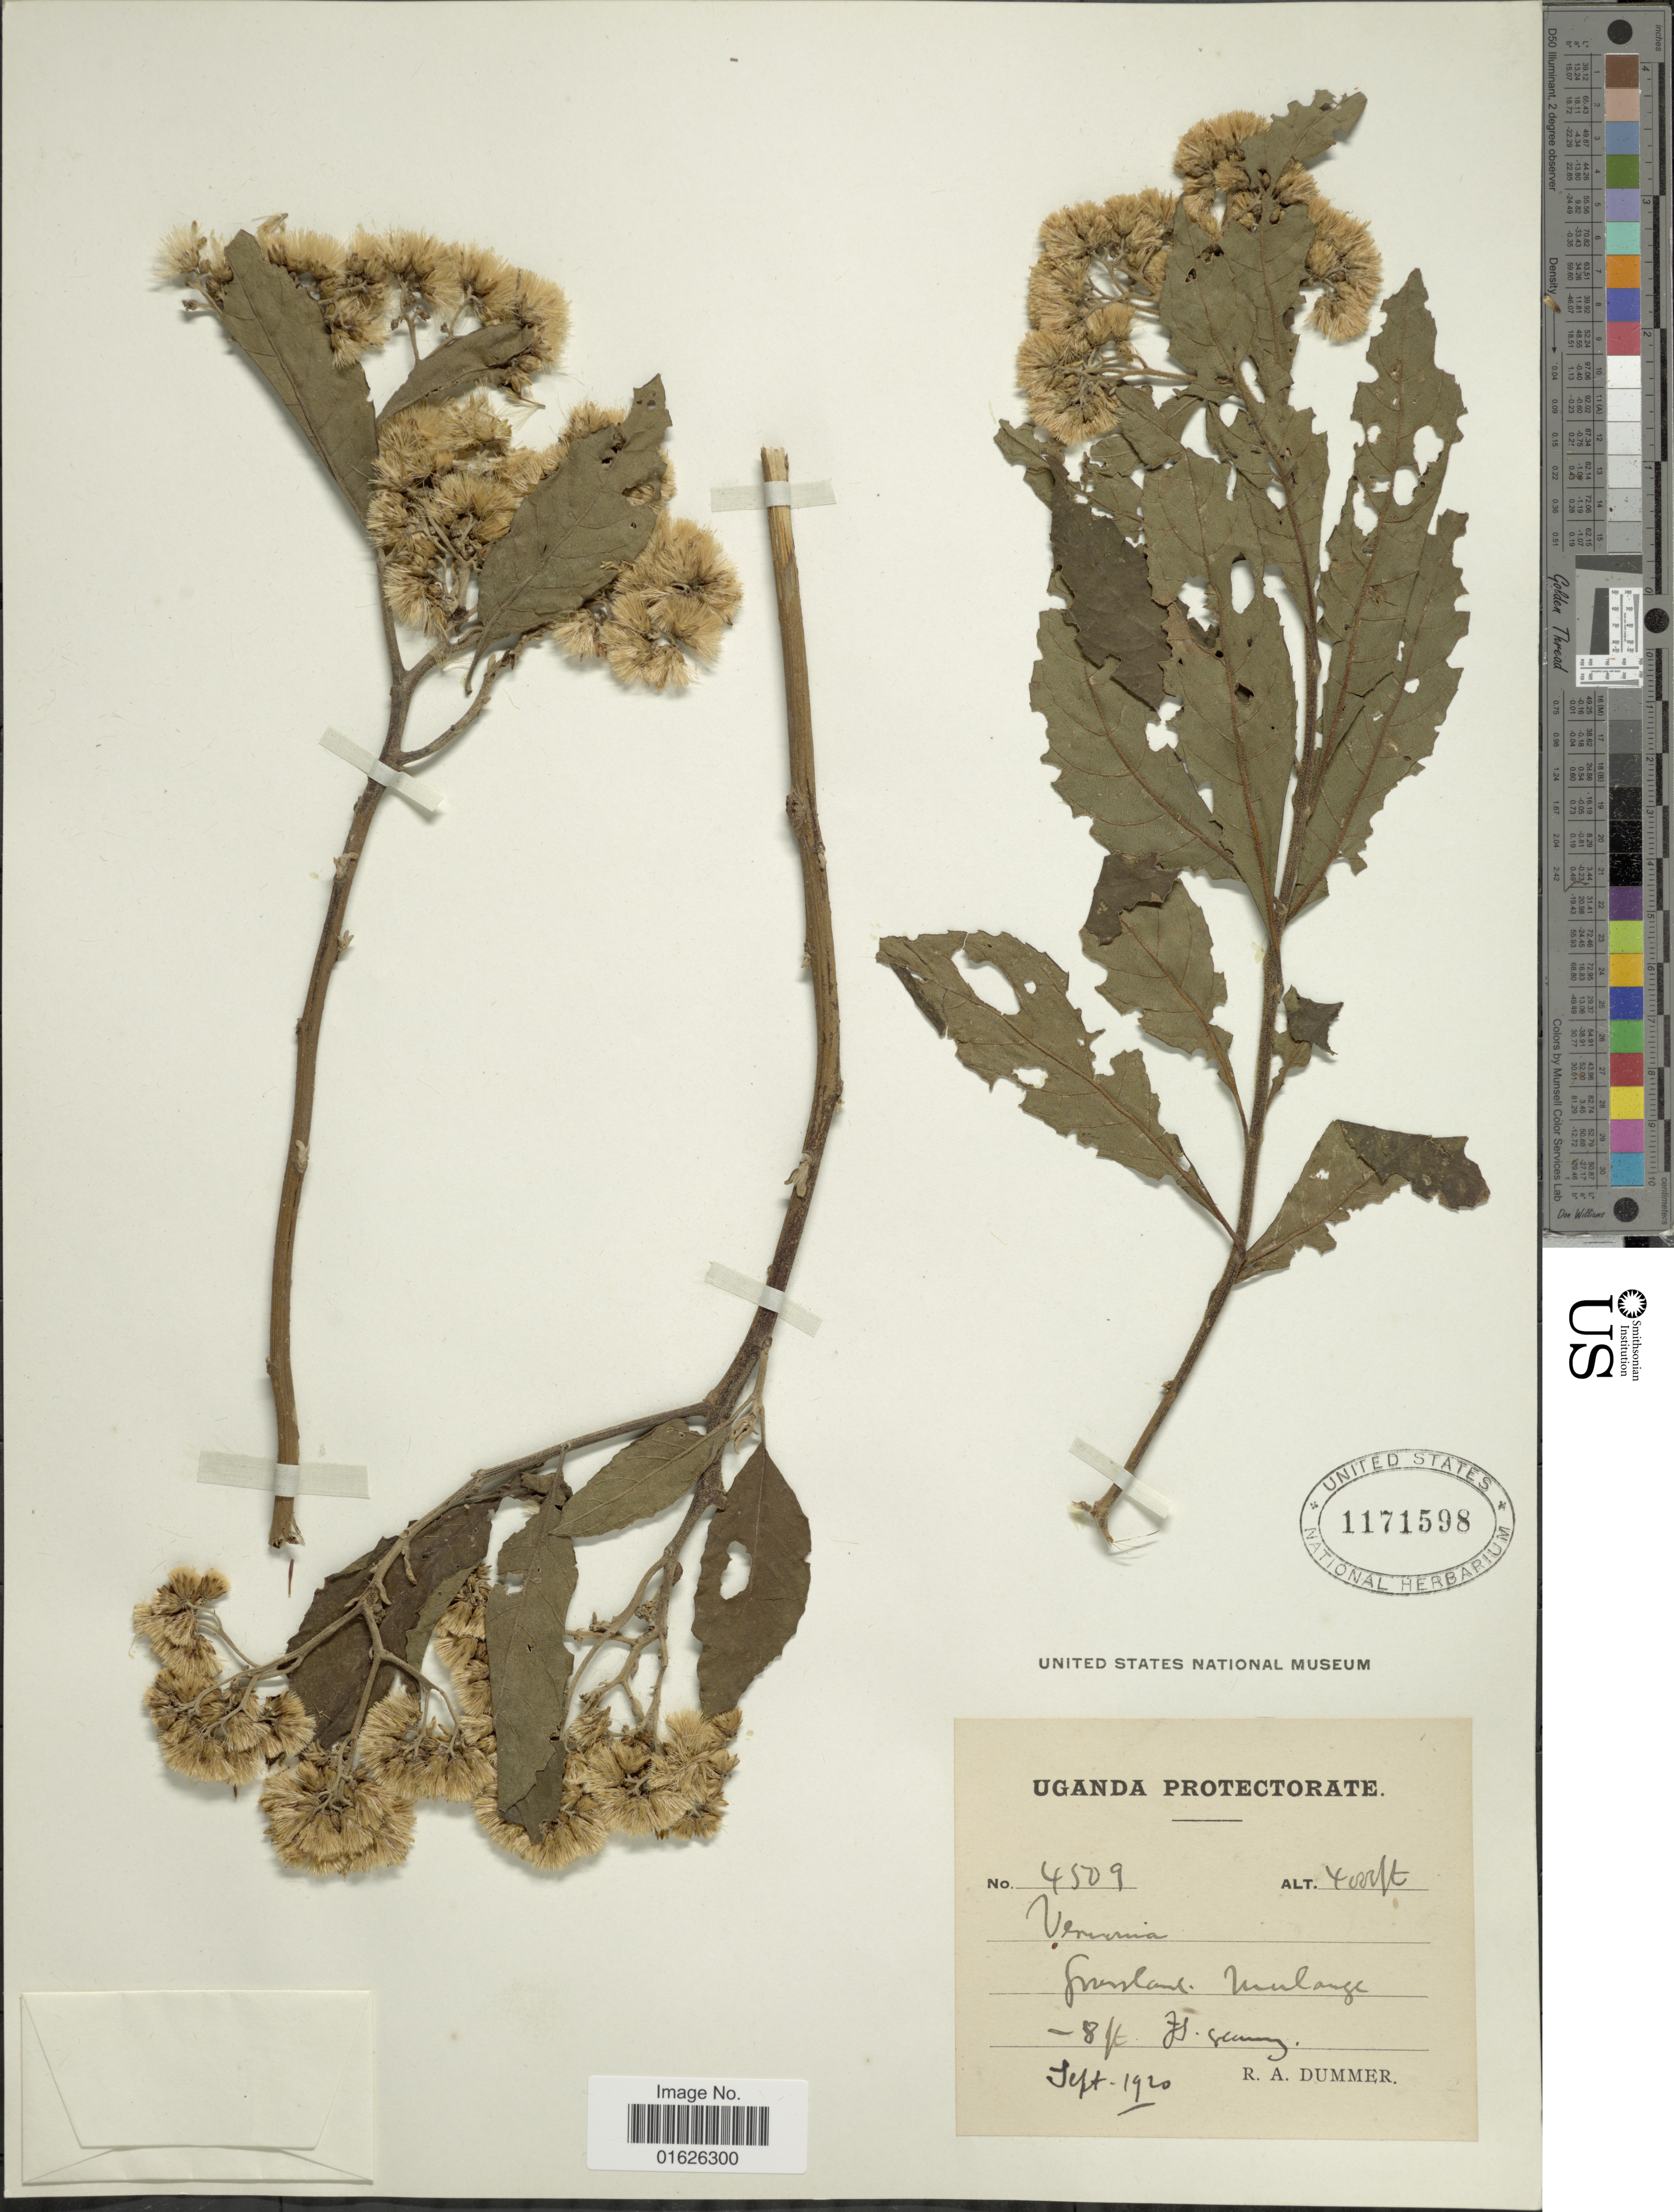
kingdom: Plantae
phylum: Tracheophyta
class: Magnoliopsida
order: Asterales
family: Asteraceae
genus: Gymnanthemum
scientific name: Gymnanthemum amygdalinum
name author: (Delile) Sch. Bip. ex Walp.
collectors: R. Dümmer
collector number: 4509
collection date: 1920-09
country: Uganda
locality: Grassland, Mulange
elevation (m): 1219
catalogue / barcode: US 117158